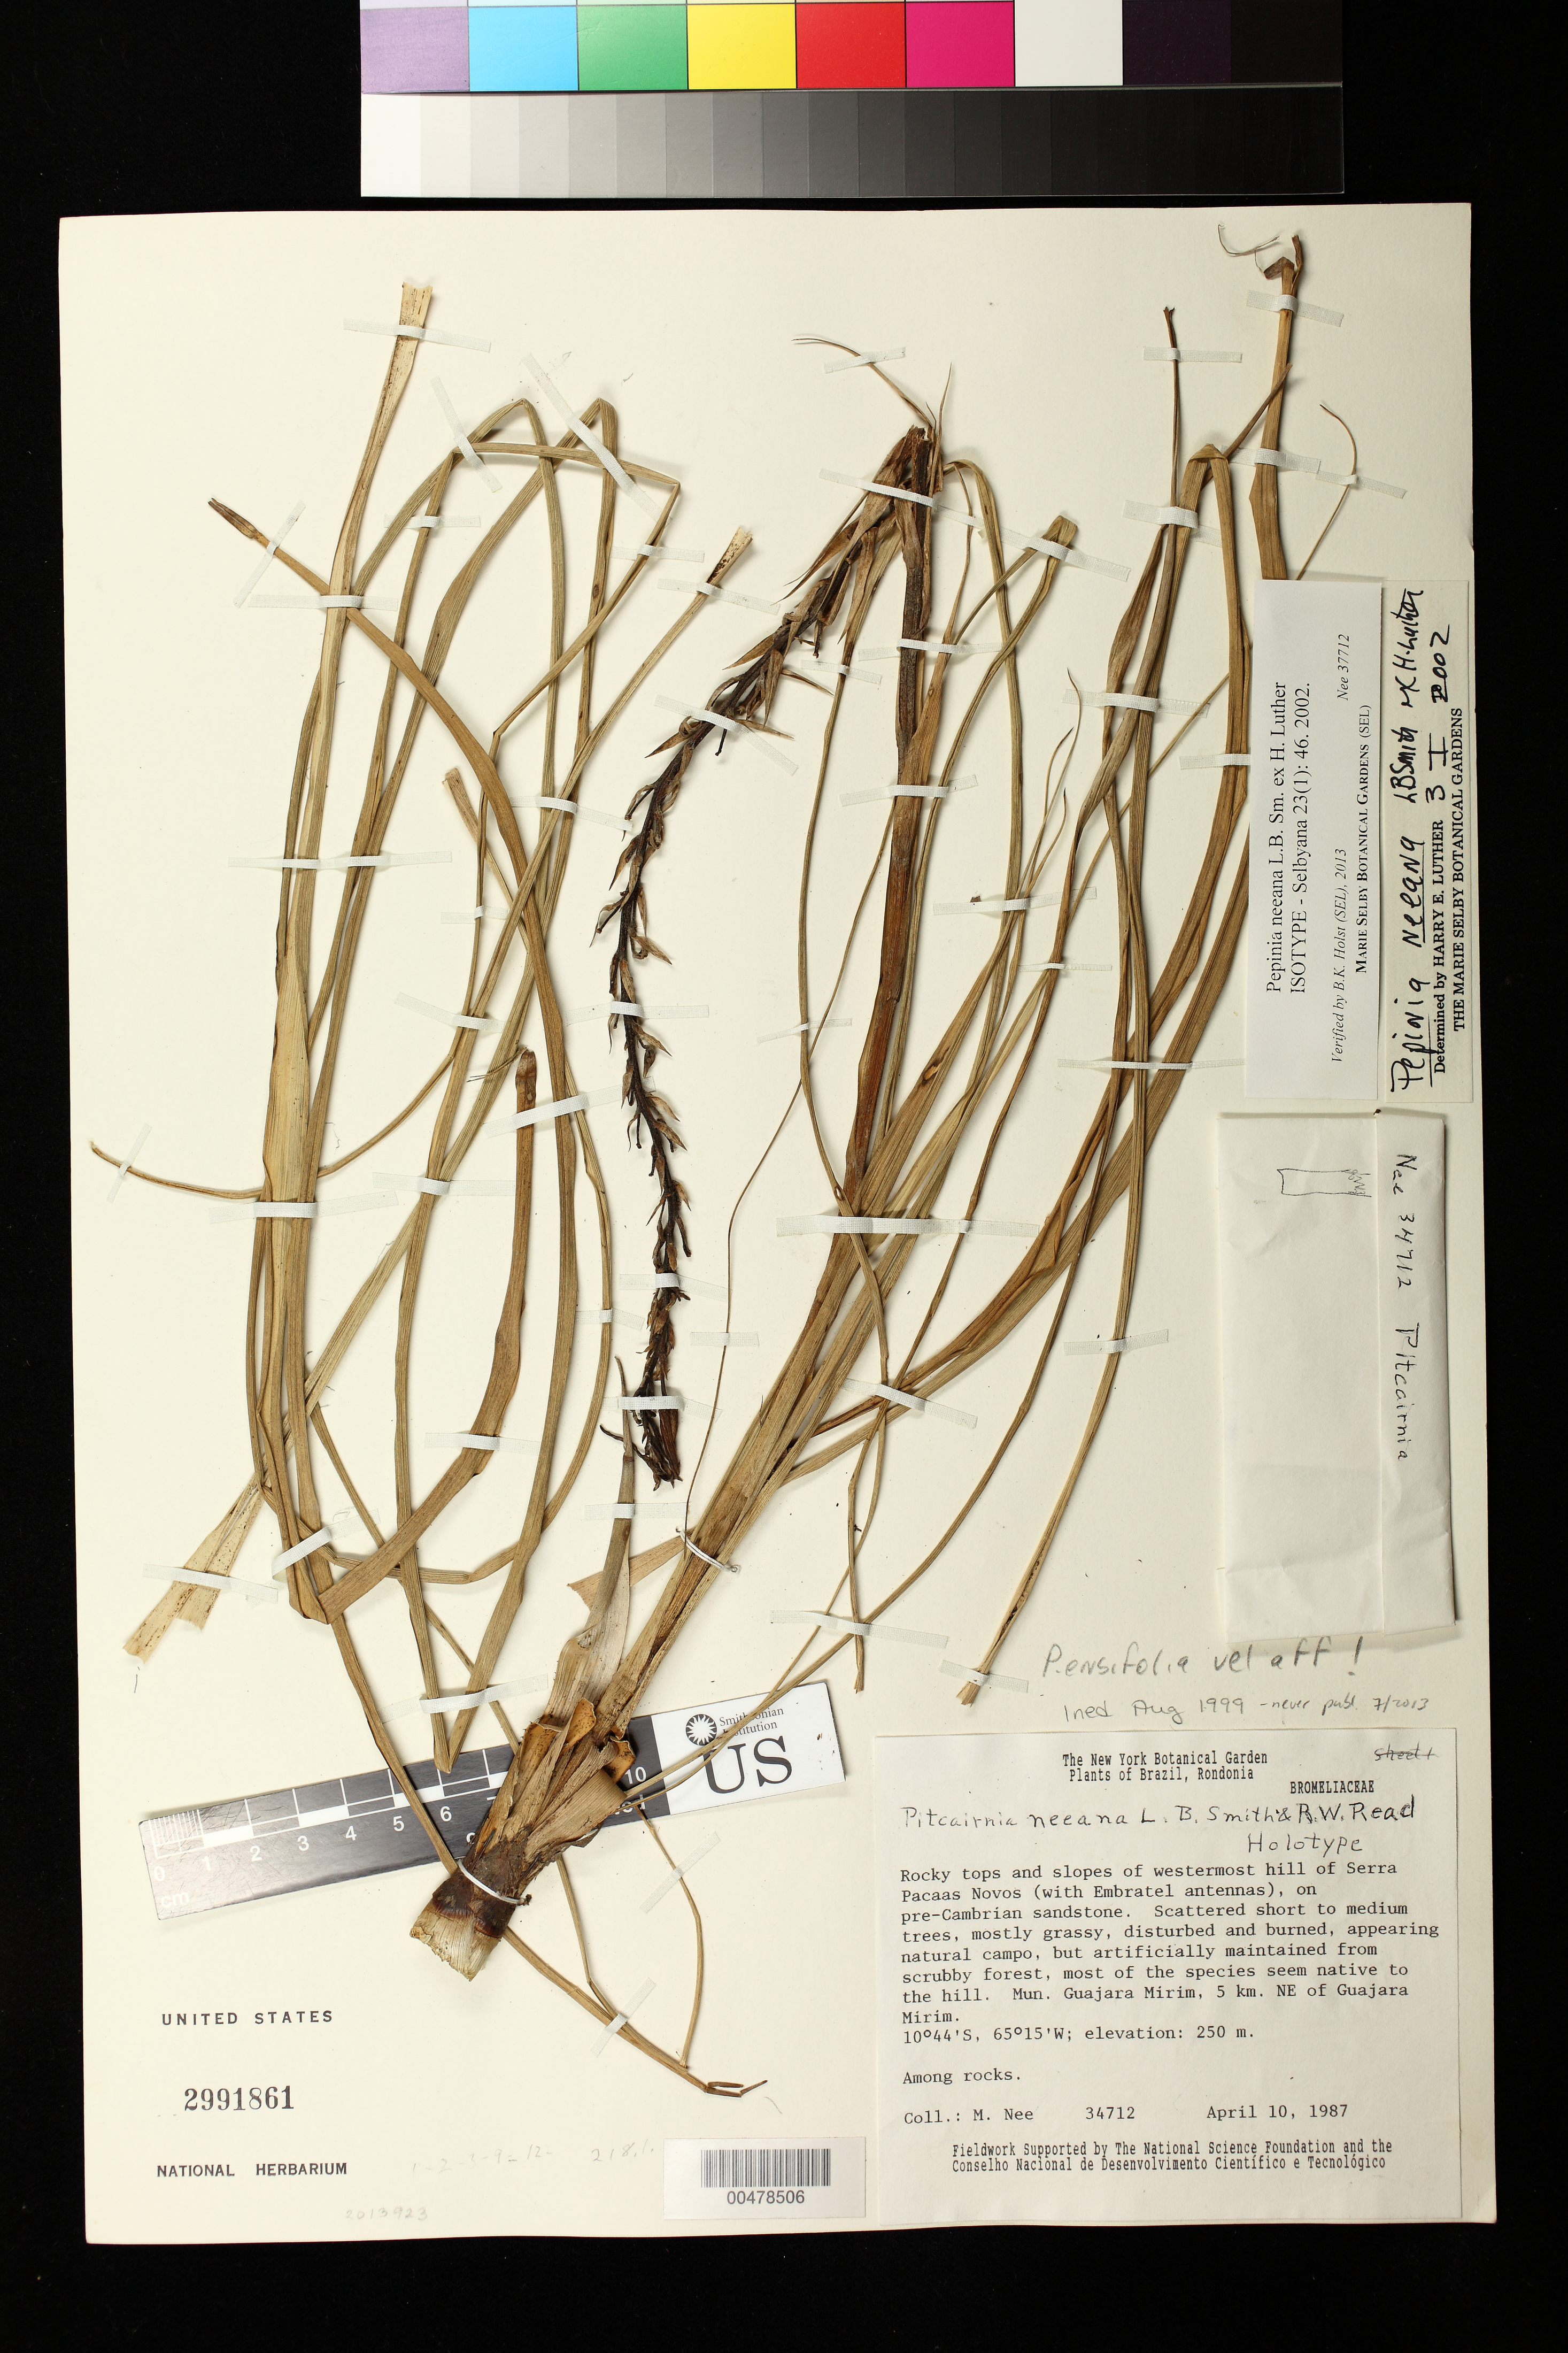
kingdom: Plantae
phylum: Tracheophyta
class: Liliopsida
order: Poales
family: Bromeliaceae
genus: Pepinia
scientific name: Pepinia neeana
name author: L.B. Sm. ex H. Luther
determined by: Holst, Bruce K.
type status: Isotype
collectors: M. Nee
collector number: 34712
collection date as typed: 10 Apr 1987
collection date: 1987-04-10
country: Brazil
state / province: Rondônia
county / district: Guajará-Mirim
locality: Rocky top and slopes of westernmost hill of Serra Pacaas Novos (with Embratel antennas), Mun. Guajara Mirim, 5 km NE of Guajara Mirim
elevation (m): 250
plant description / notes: Specimen annotated (undated, L.B. Smith script) as holotype of Pitcairnia neeana L. B. Smith & R.W. Read; name never published, validated as Pepinia neeana L.B. Sm. ex H. Luther with holotype at INPA.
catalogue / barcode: US 2991861